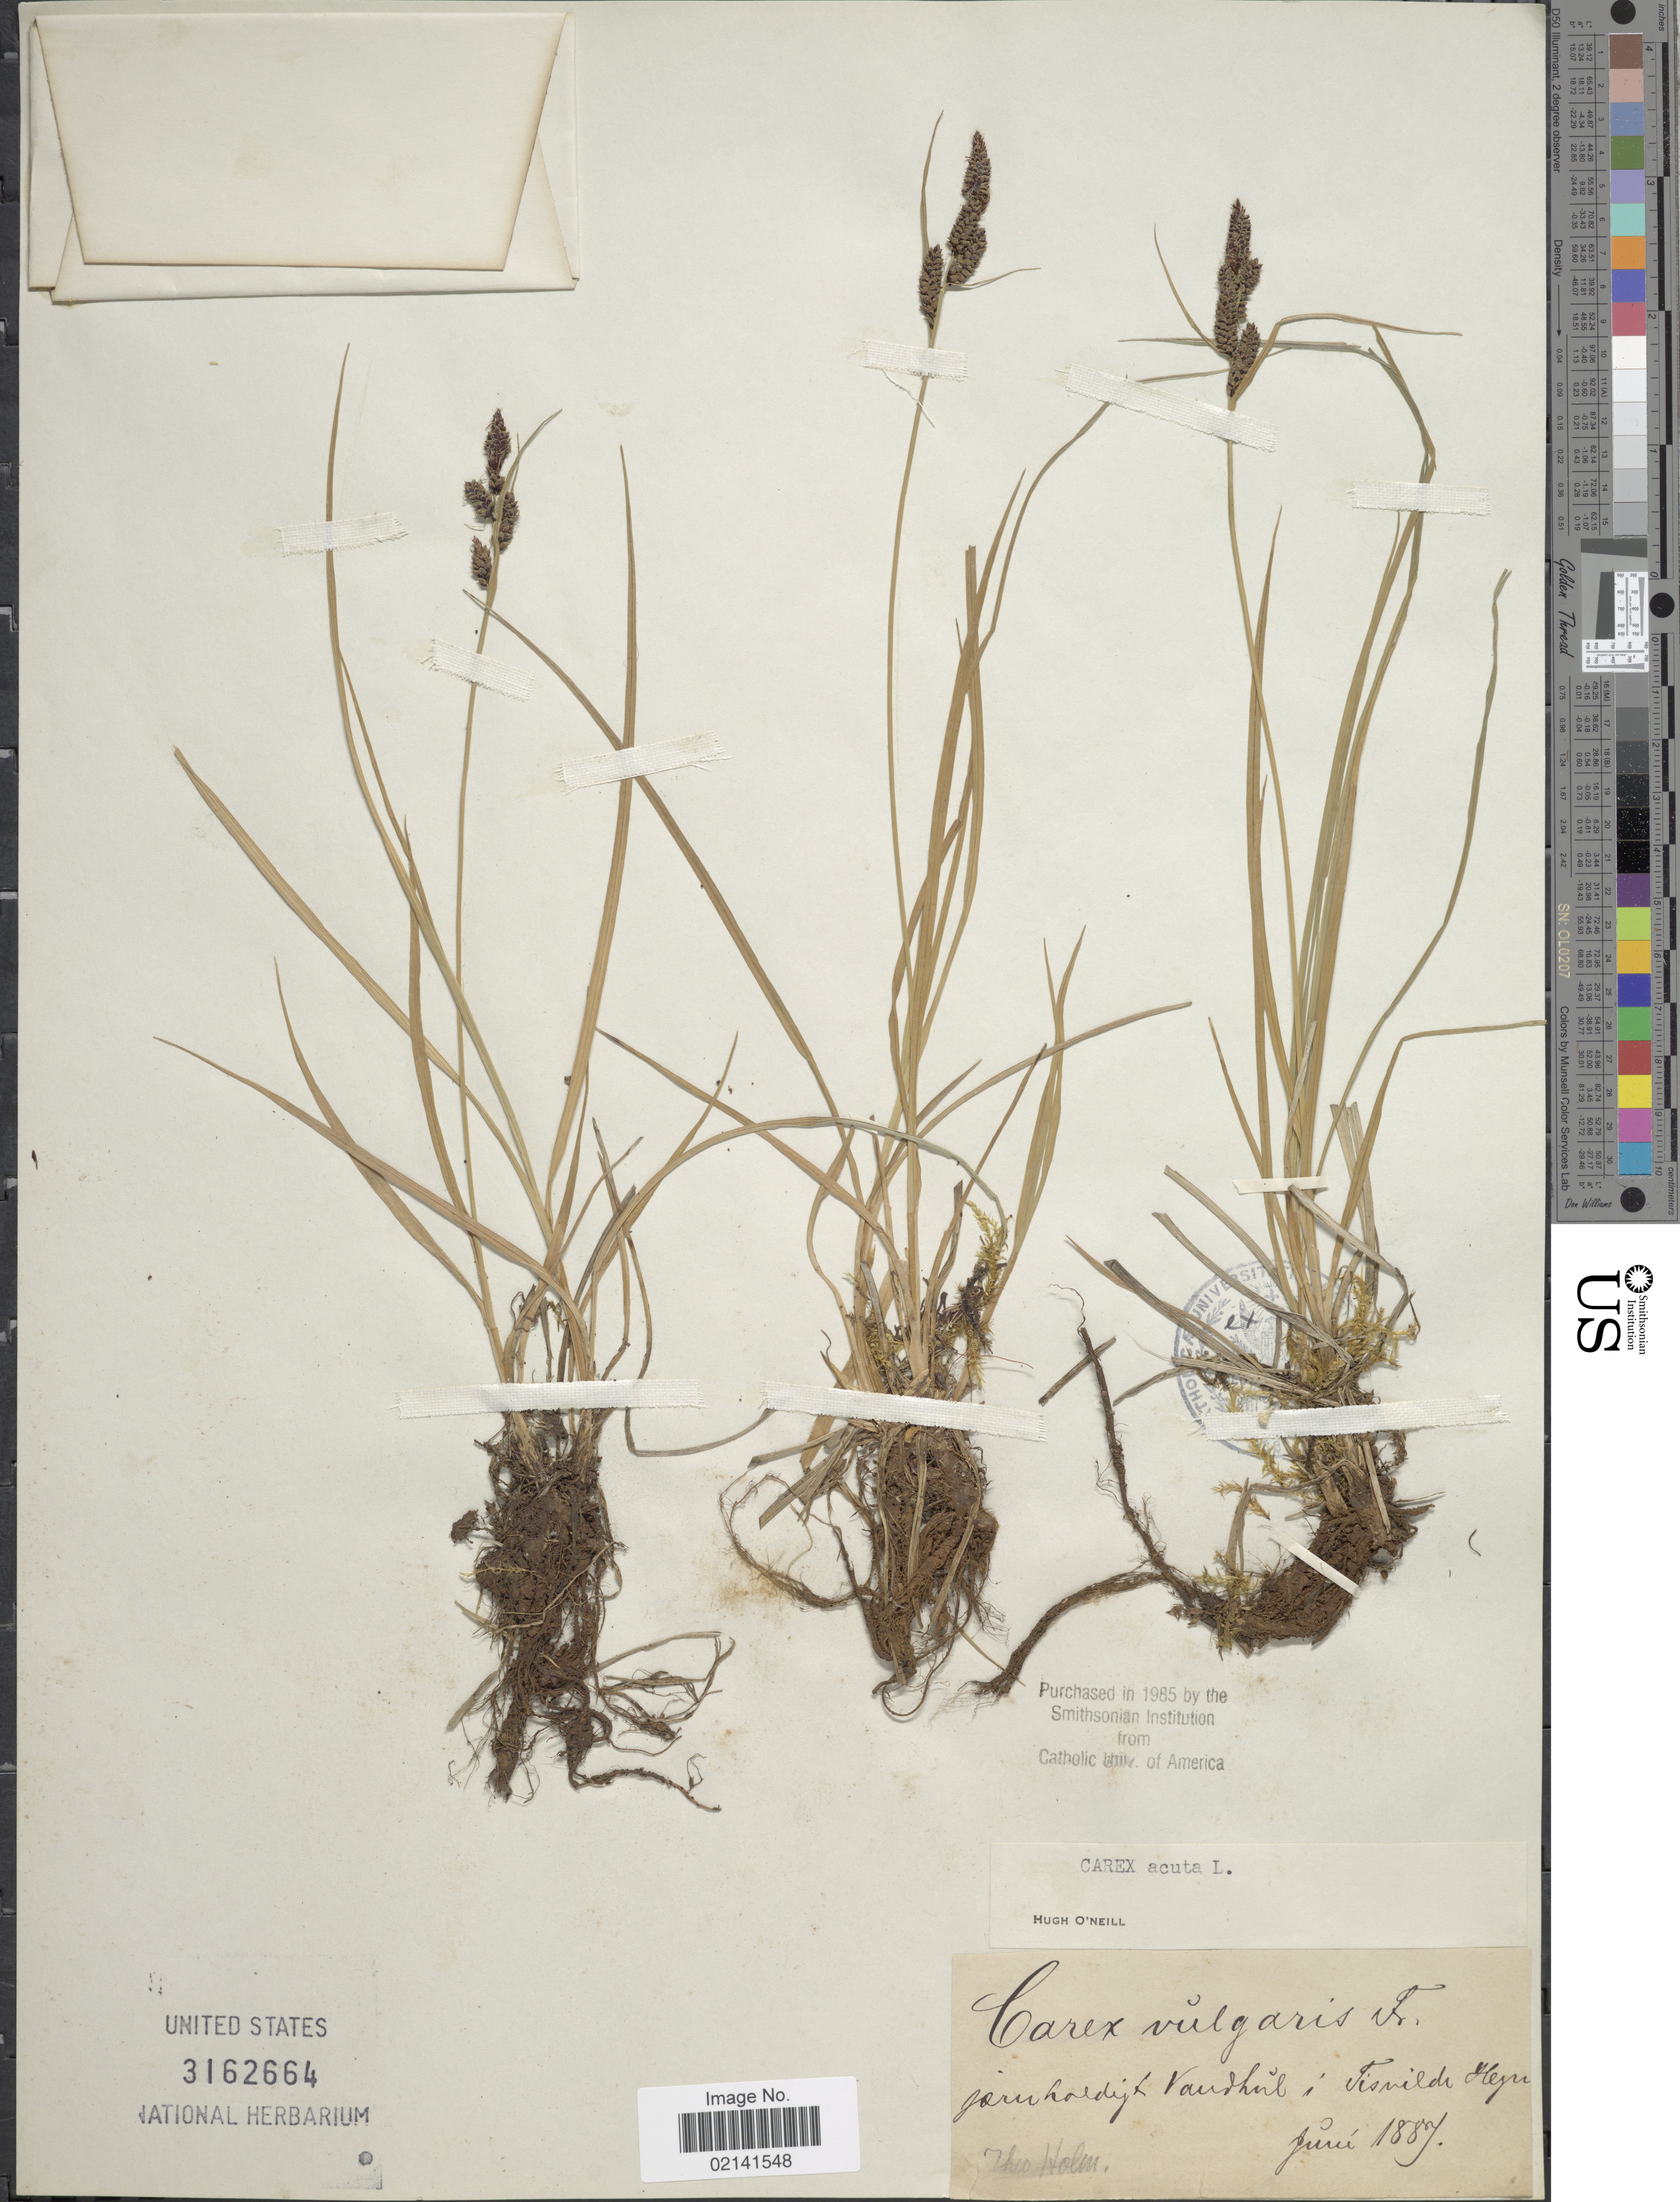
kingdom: Plantae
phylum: Tracheophyta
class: Liliopsida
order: Poales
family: Cyperaceae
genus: Carex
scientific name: Carex acuta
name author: L.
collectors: H. T. Holm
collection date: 1887-06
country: Denmark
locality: jornholdij Vandhul: Tisvilde Hegn.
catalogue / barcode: US 3162664